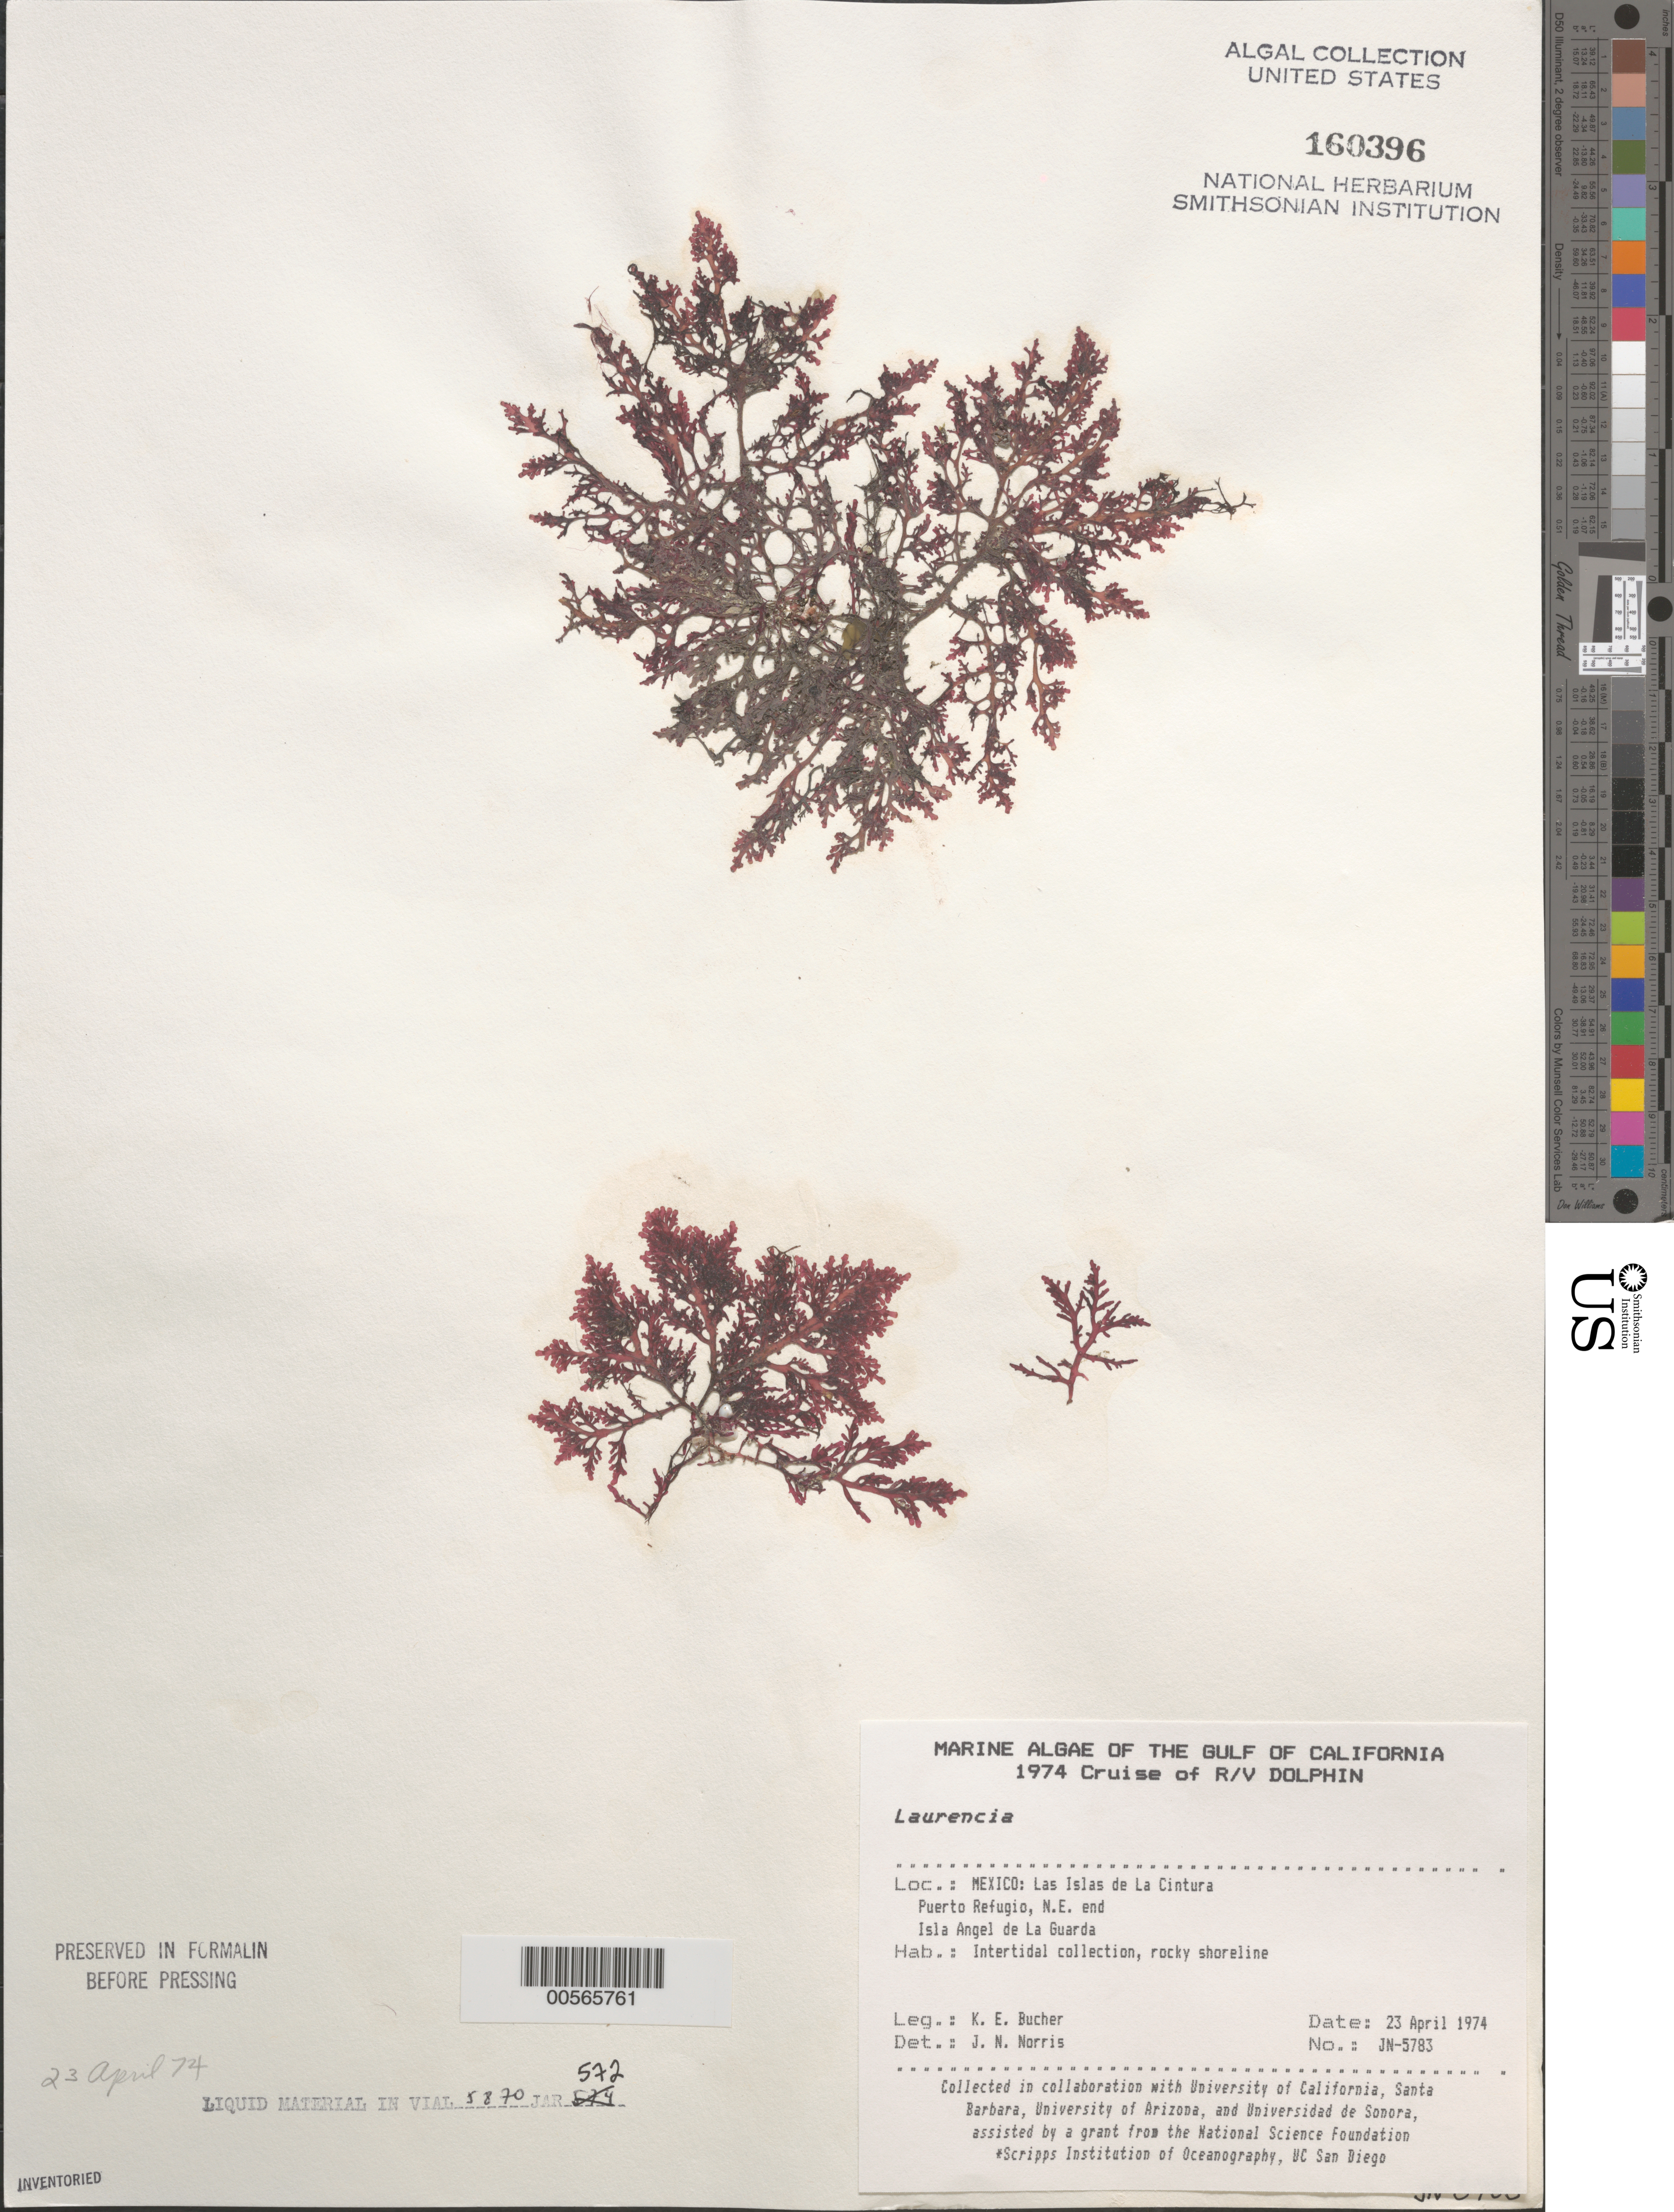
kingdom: Plantae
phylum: Rhodophyta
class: Florideophyceae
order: Ceramiales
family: Rhodomelaceae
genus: Laurencia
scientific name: Laurencia sp.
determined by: Norris, James N.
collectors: K. E. Bucher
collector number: JN-5783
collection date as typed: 23 Apr 1974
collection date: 1974-04-23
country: Mexico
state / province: Baja California Norte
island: Isla Angel de la Guarda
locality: Puerto Refugio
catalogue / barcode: US 160396